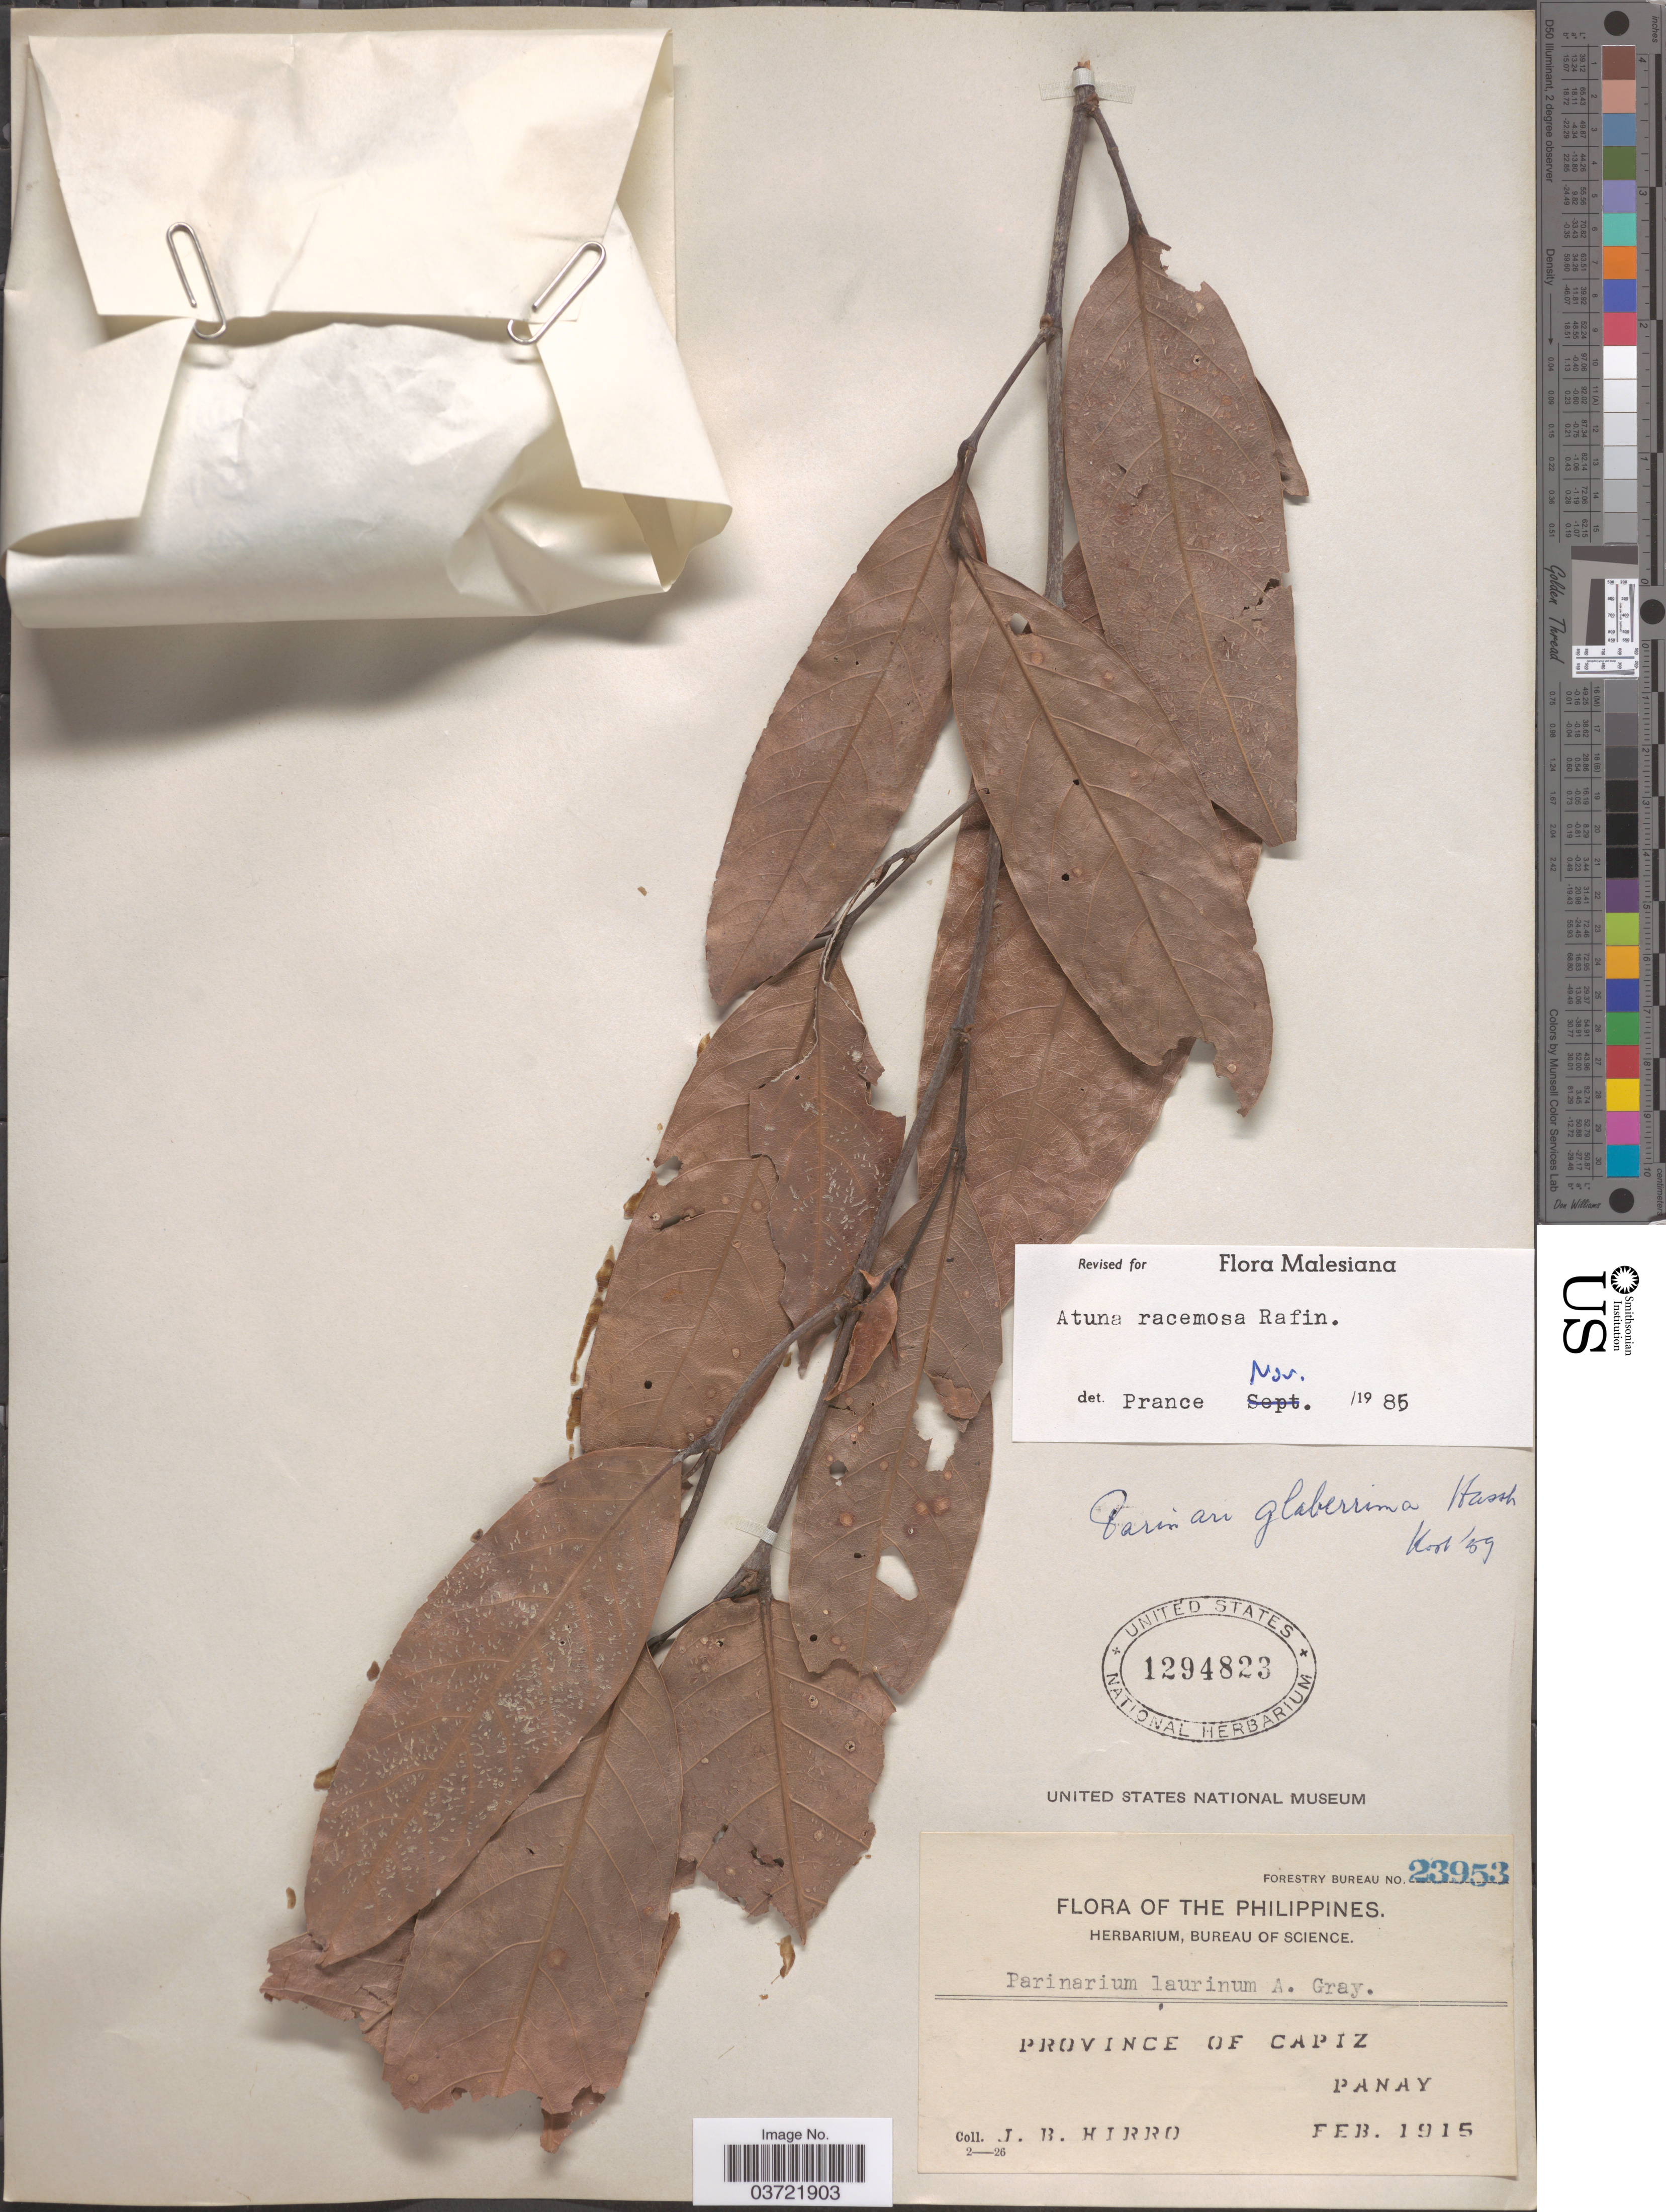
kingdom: Plantae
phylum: Tracheophyta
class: Magnoliopsida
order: Malpighiales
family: Chrysobalanaceae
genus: Atuna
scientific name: Atuna racemosa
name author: Raf.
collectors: J. Hirro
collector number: Forestry Bureau 23953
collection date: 1915-02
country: Philippines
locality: Province of Capiz. Panay.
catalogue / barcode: US 1294823